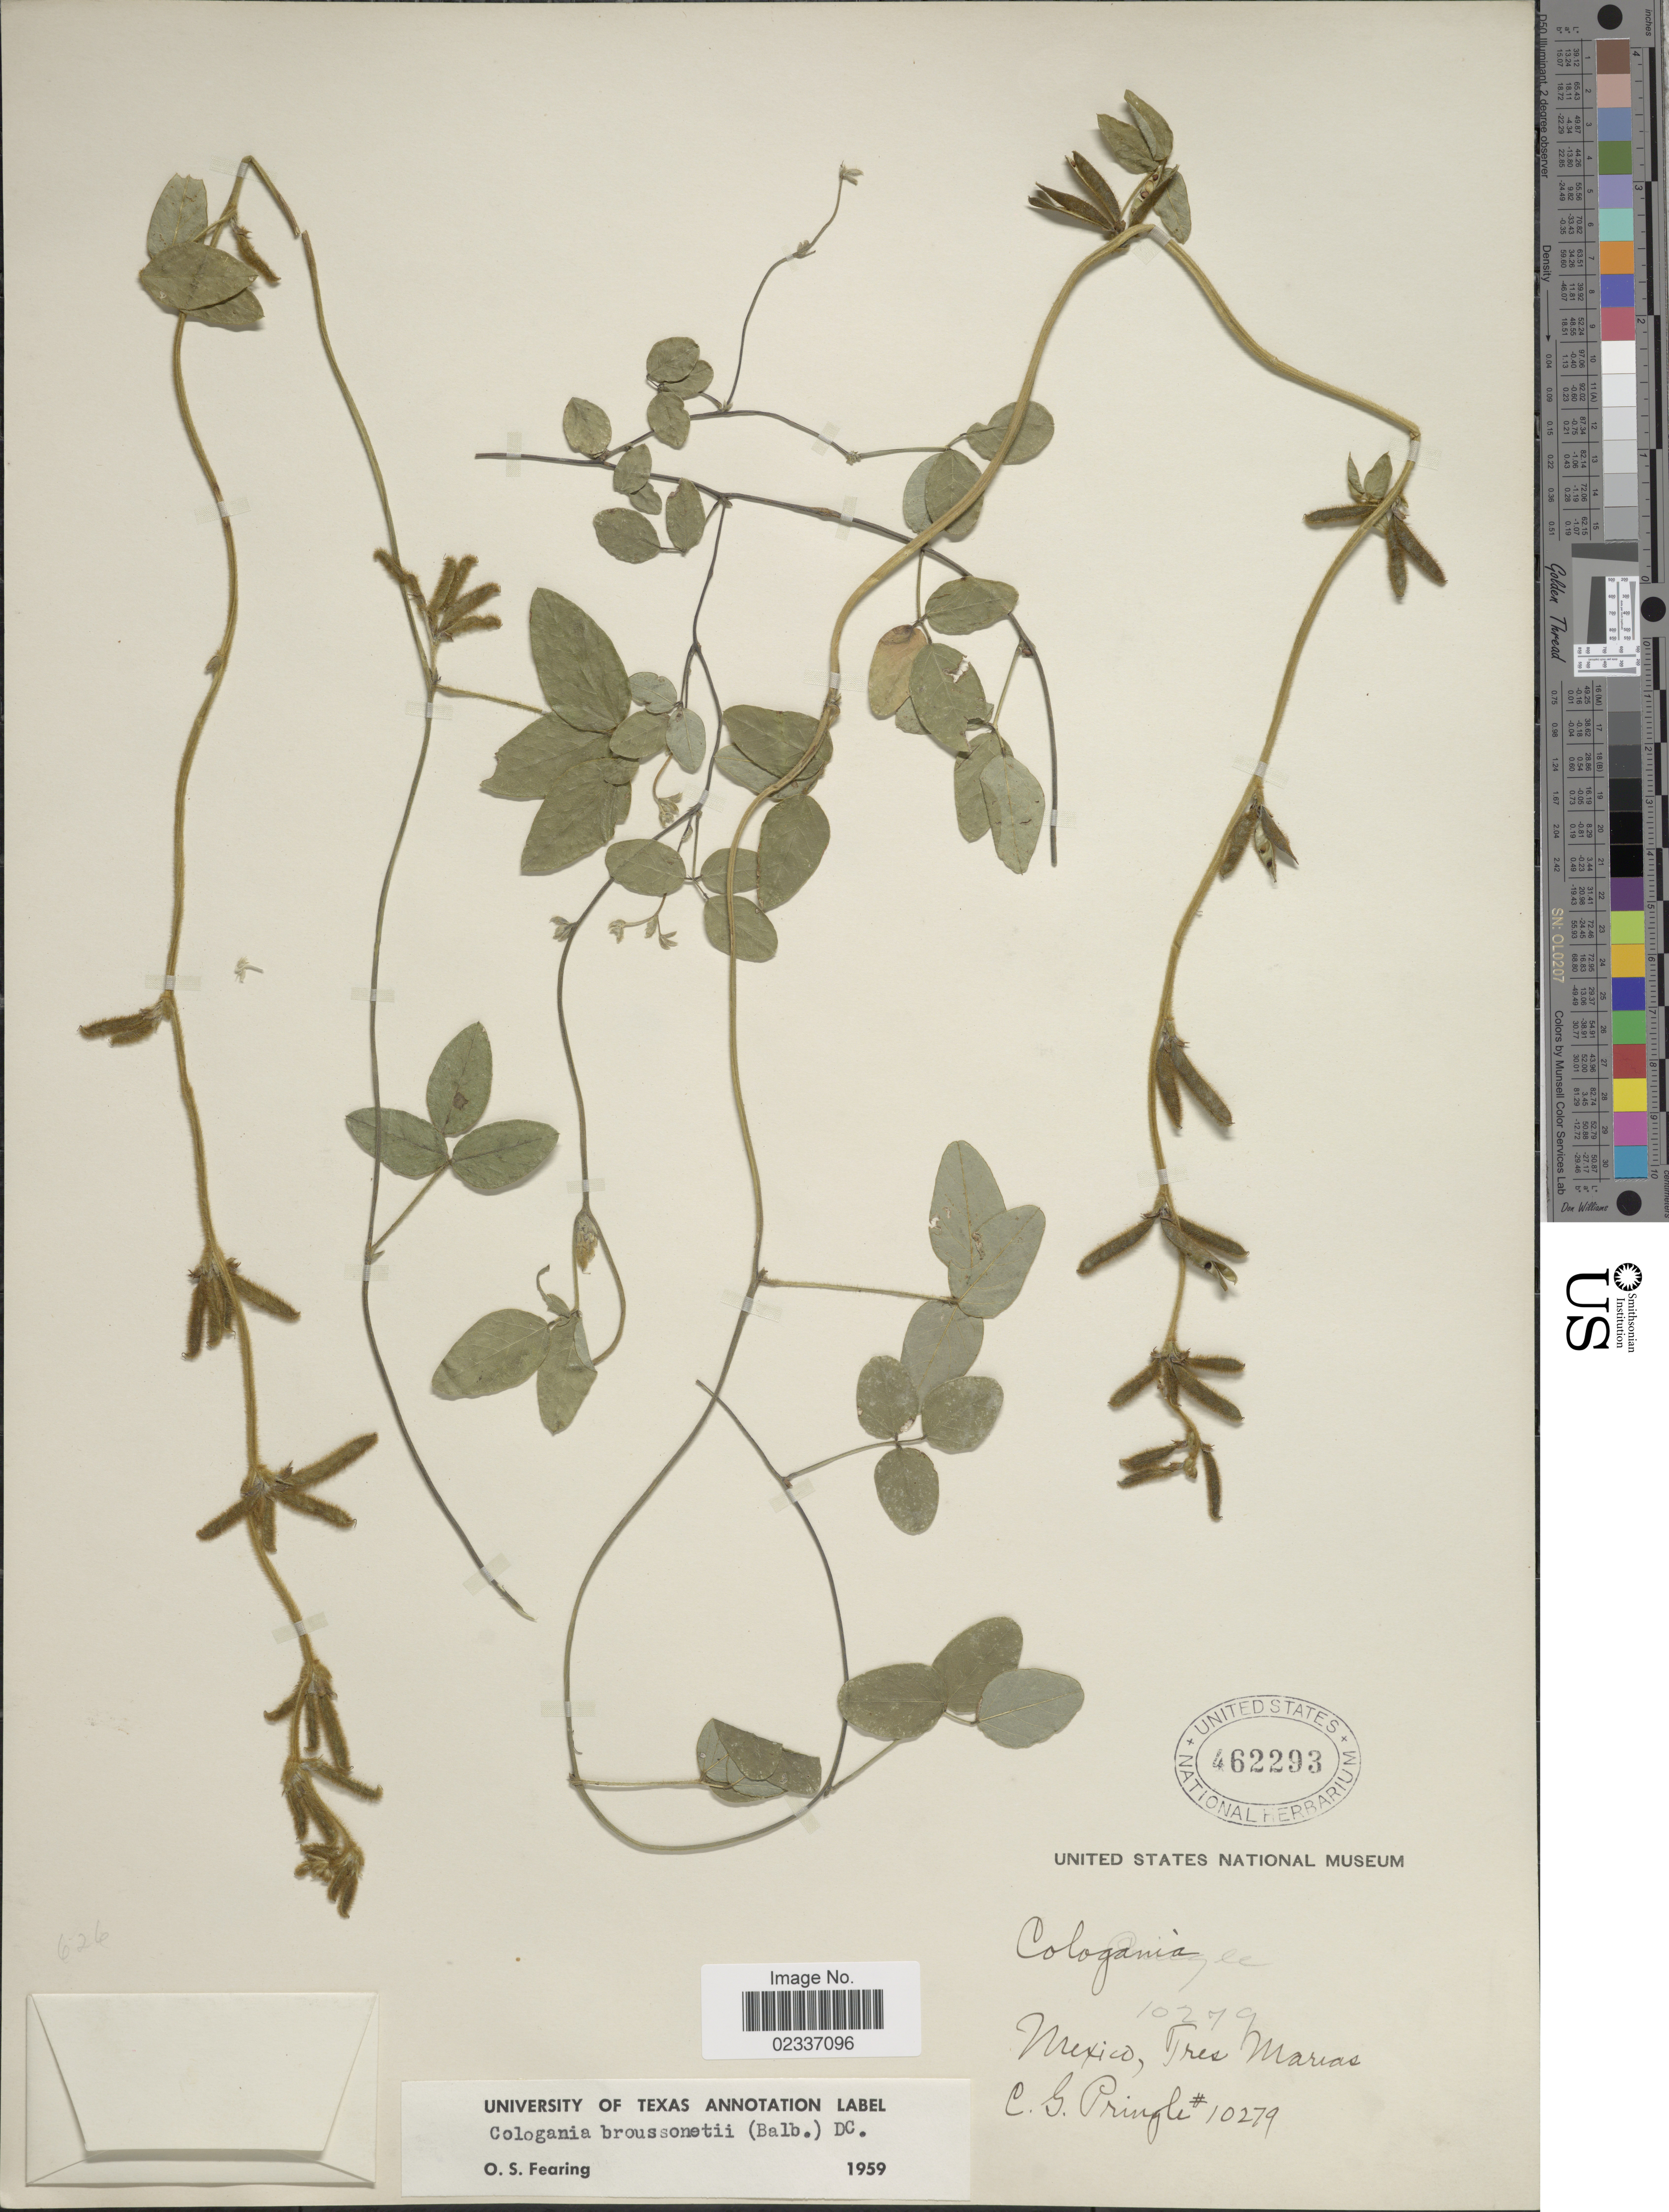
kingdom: Plantae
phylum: Tracheophyta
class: Magnoliopsida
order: Fabales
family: Fabaceae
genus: Cologania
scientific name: Cologania broussonetii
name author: (Balb.) DC.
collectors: C. G. Pringle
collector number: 10279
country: Mexico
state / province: Nayarit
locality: Tres Marias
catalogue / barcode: US 462293